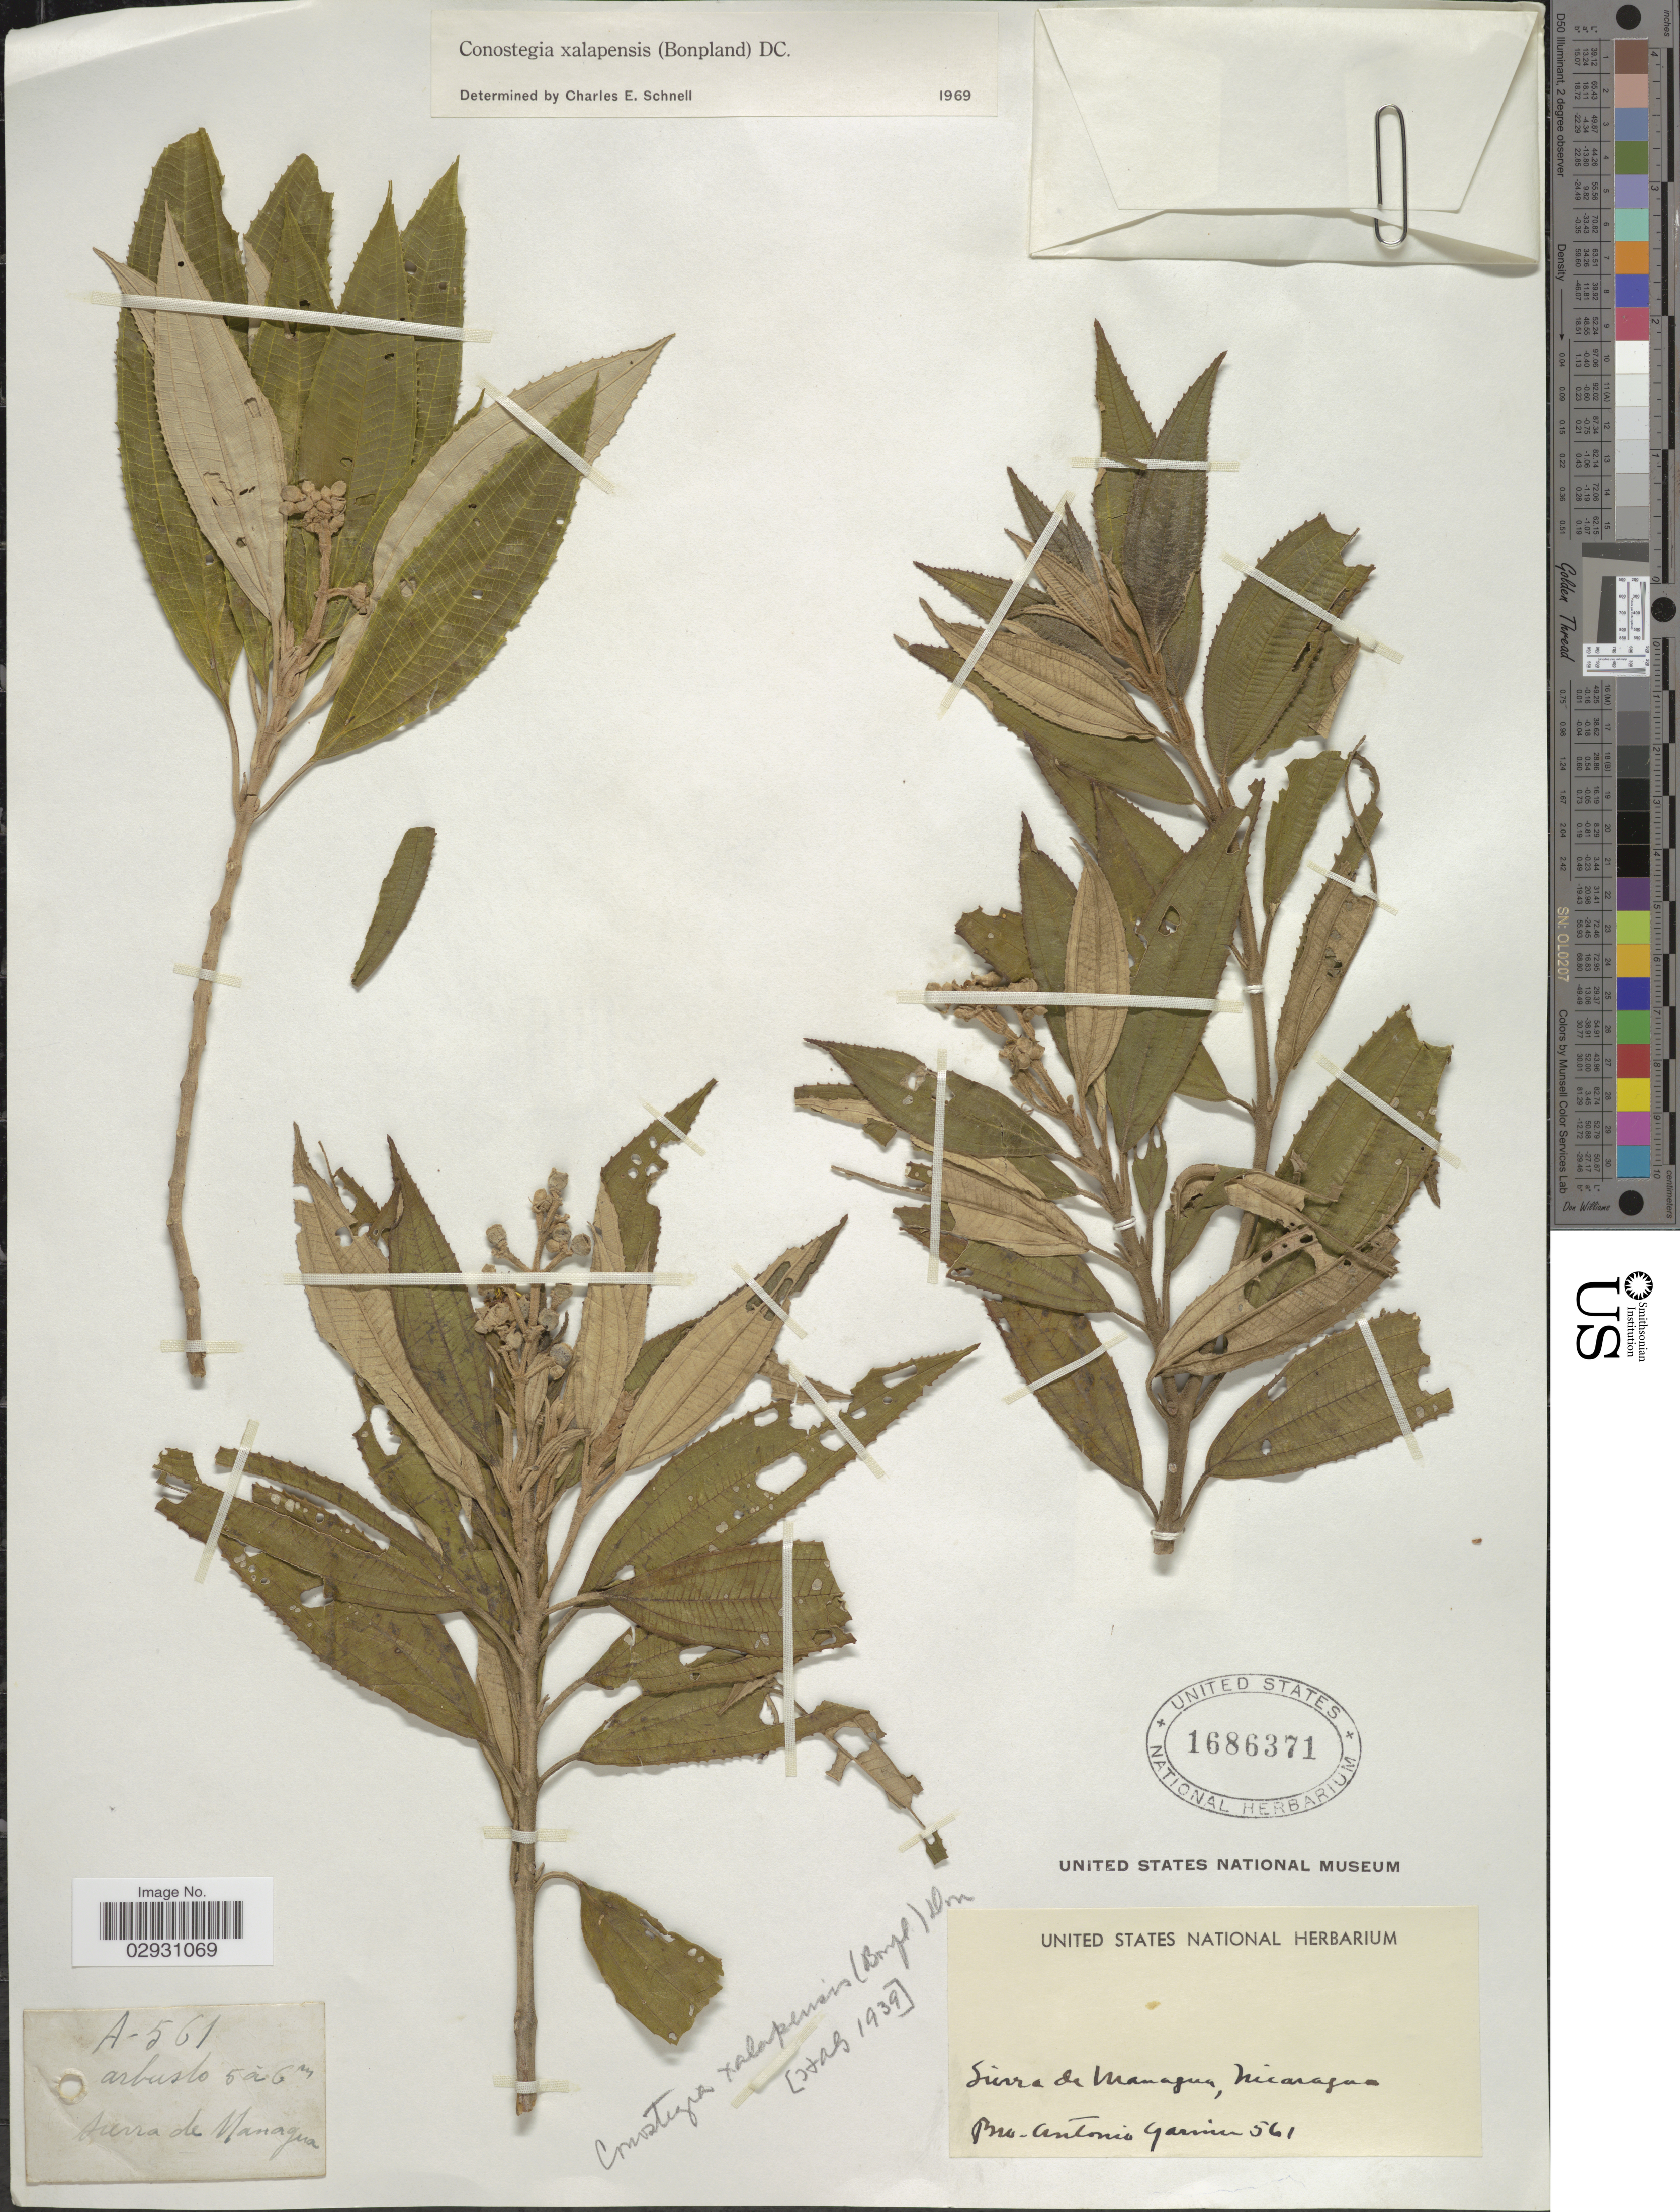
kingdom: Plantae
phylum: Tracheophyta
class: Magnoliopsida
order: Myrtales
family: Melastomataceae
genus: Conostegia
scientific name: Conostegia quadrangularis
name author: Schltdl. ex Steud.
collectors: Bro. A. Garnier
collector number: A-561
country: Nicaragua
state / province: Managua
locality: Sierra de Managua.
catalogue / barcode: US 1686371